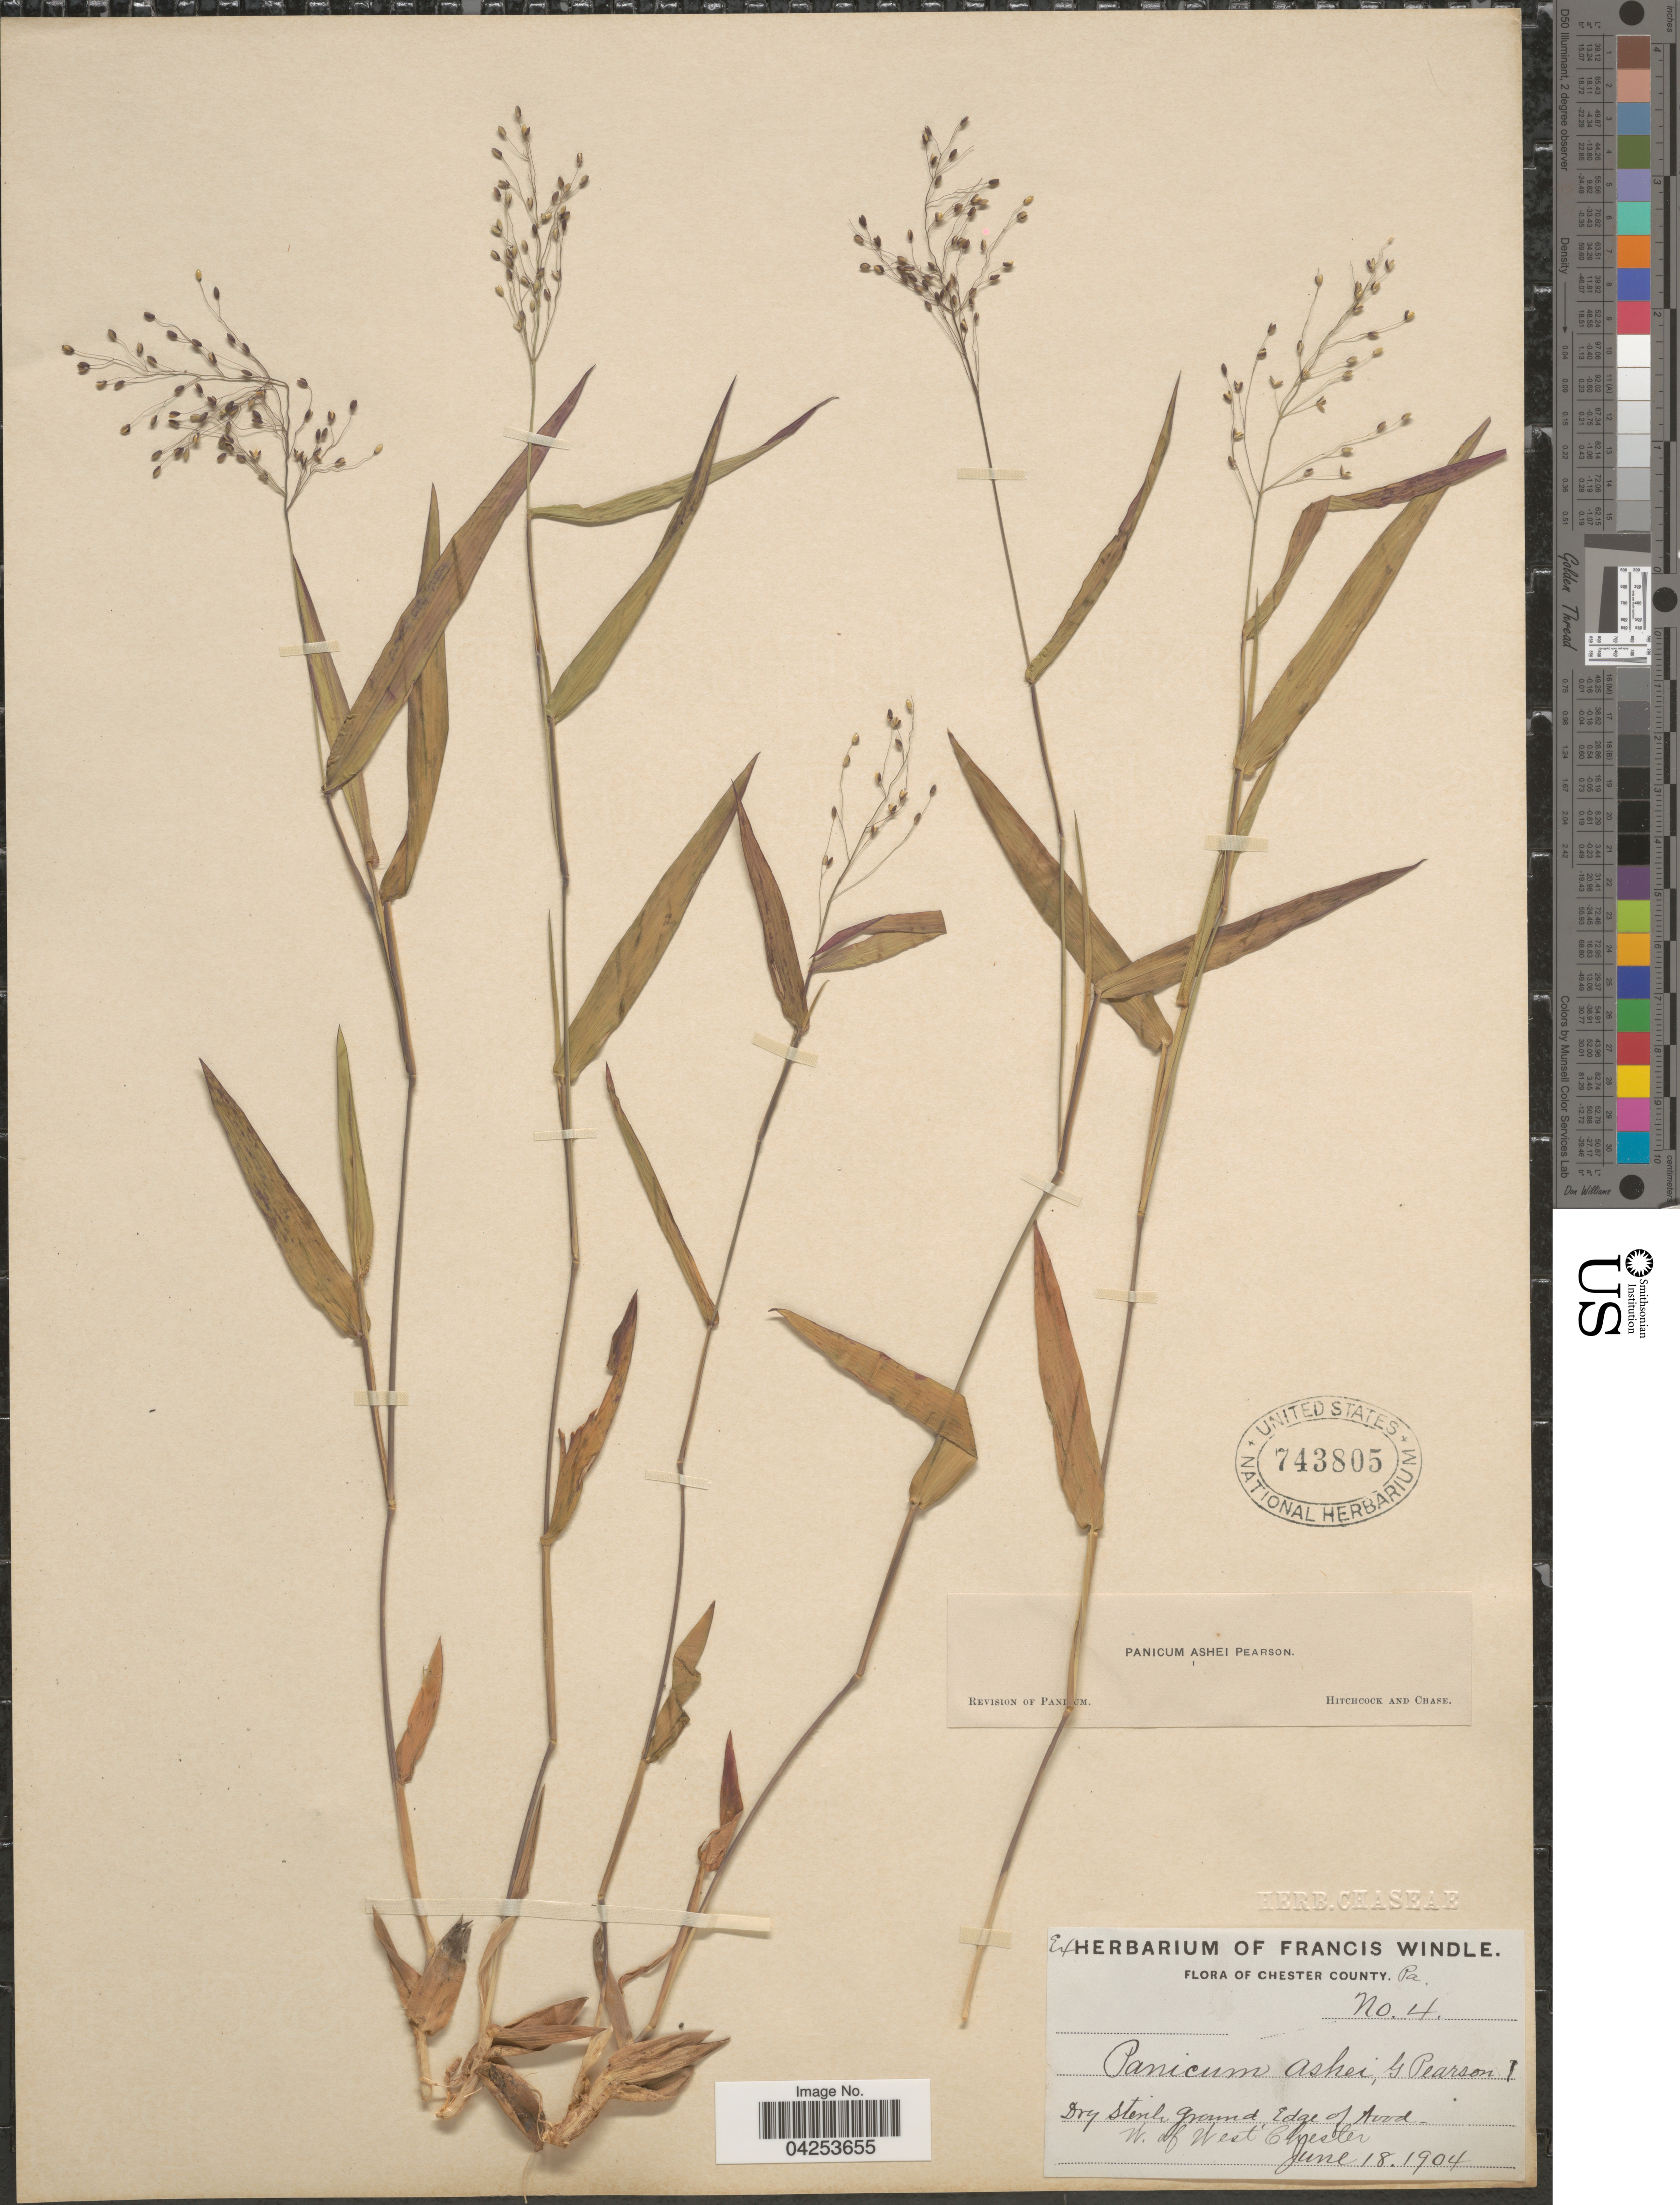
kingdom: Plantae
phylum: Tracheophyta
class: Liliopsida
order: Poales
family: Poaceae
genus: Dichanthelium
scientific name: Dichanthelium commutatum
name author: (Schult.) Gould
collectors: ex herb. F. Windle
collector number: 4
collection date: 1904-06-18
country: United States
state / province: Pennsylvania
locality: Chester County. Dry sterile, ground Edge of Wood. W. of West Chester.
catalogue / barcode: US 743805